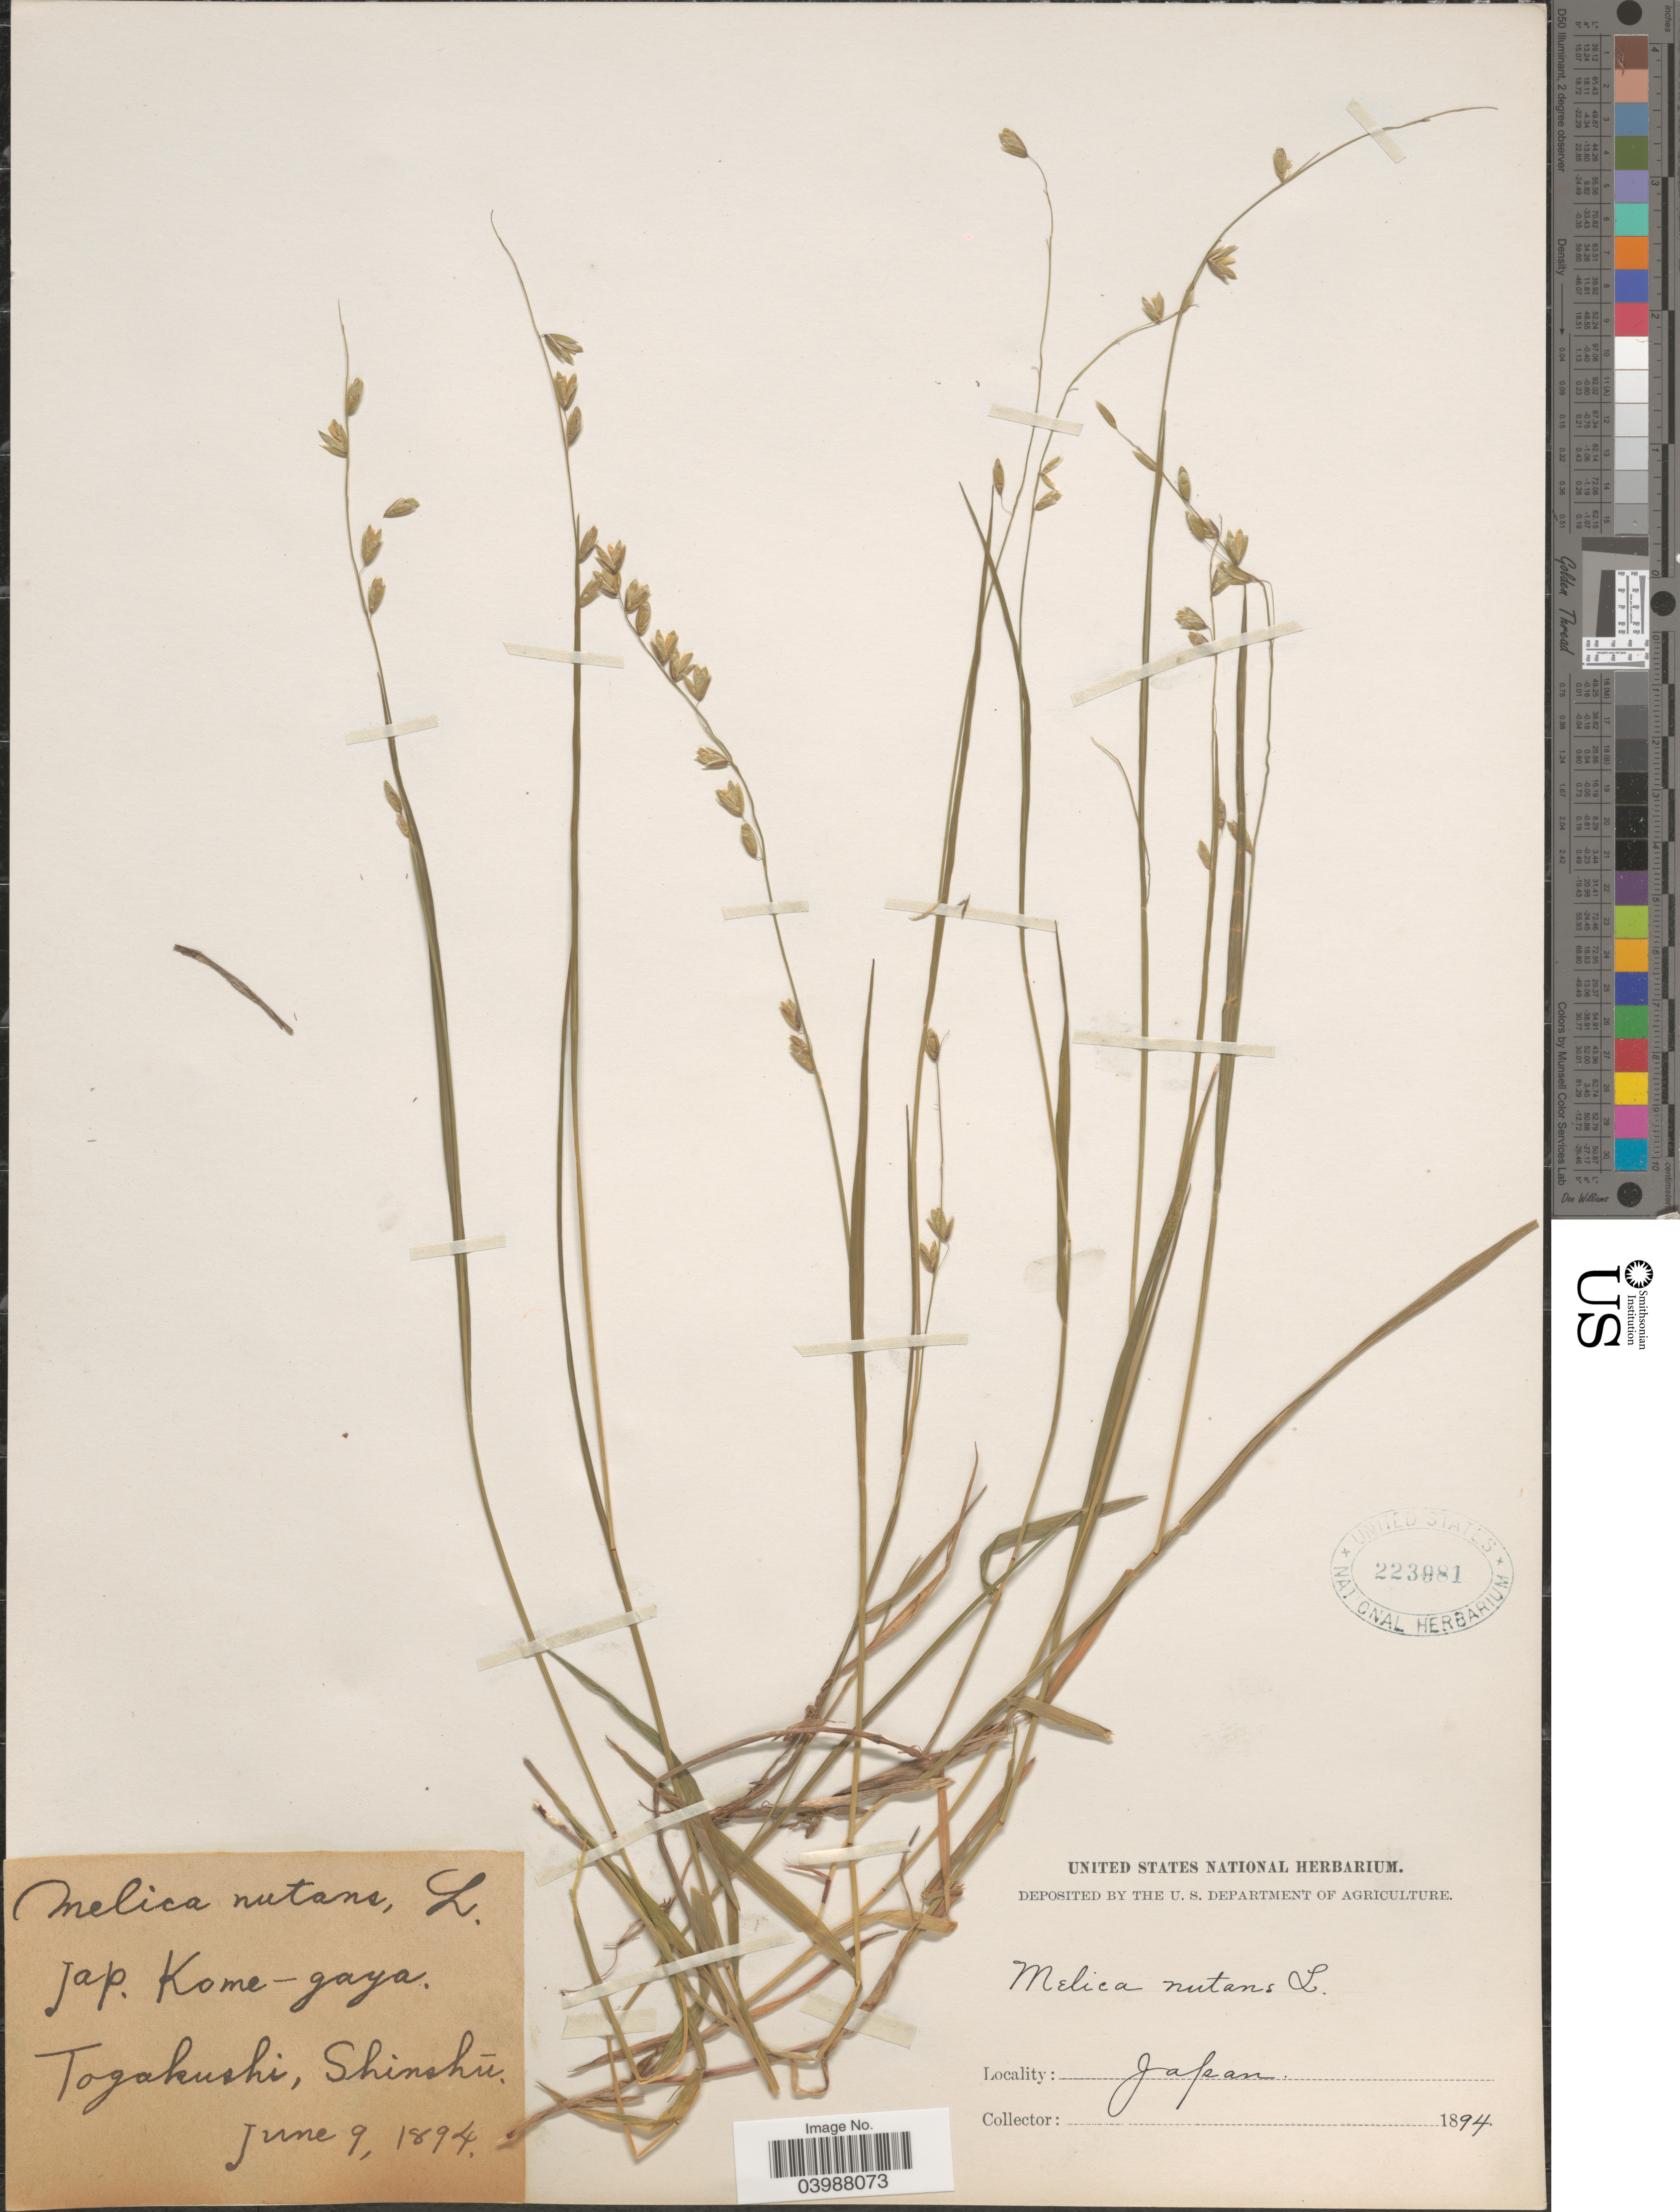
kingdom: Plantae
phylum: Tracheophyta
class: Liliopsida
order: Poales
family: Poaceae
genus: Melica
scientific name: Melica nutans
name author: L.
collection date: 1894-06-09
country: Japan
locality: Togakushi, Shinshu.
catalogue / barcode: US 223981